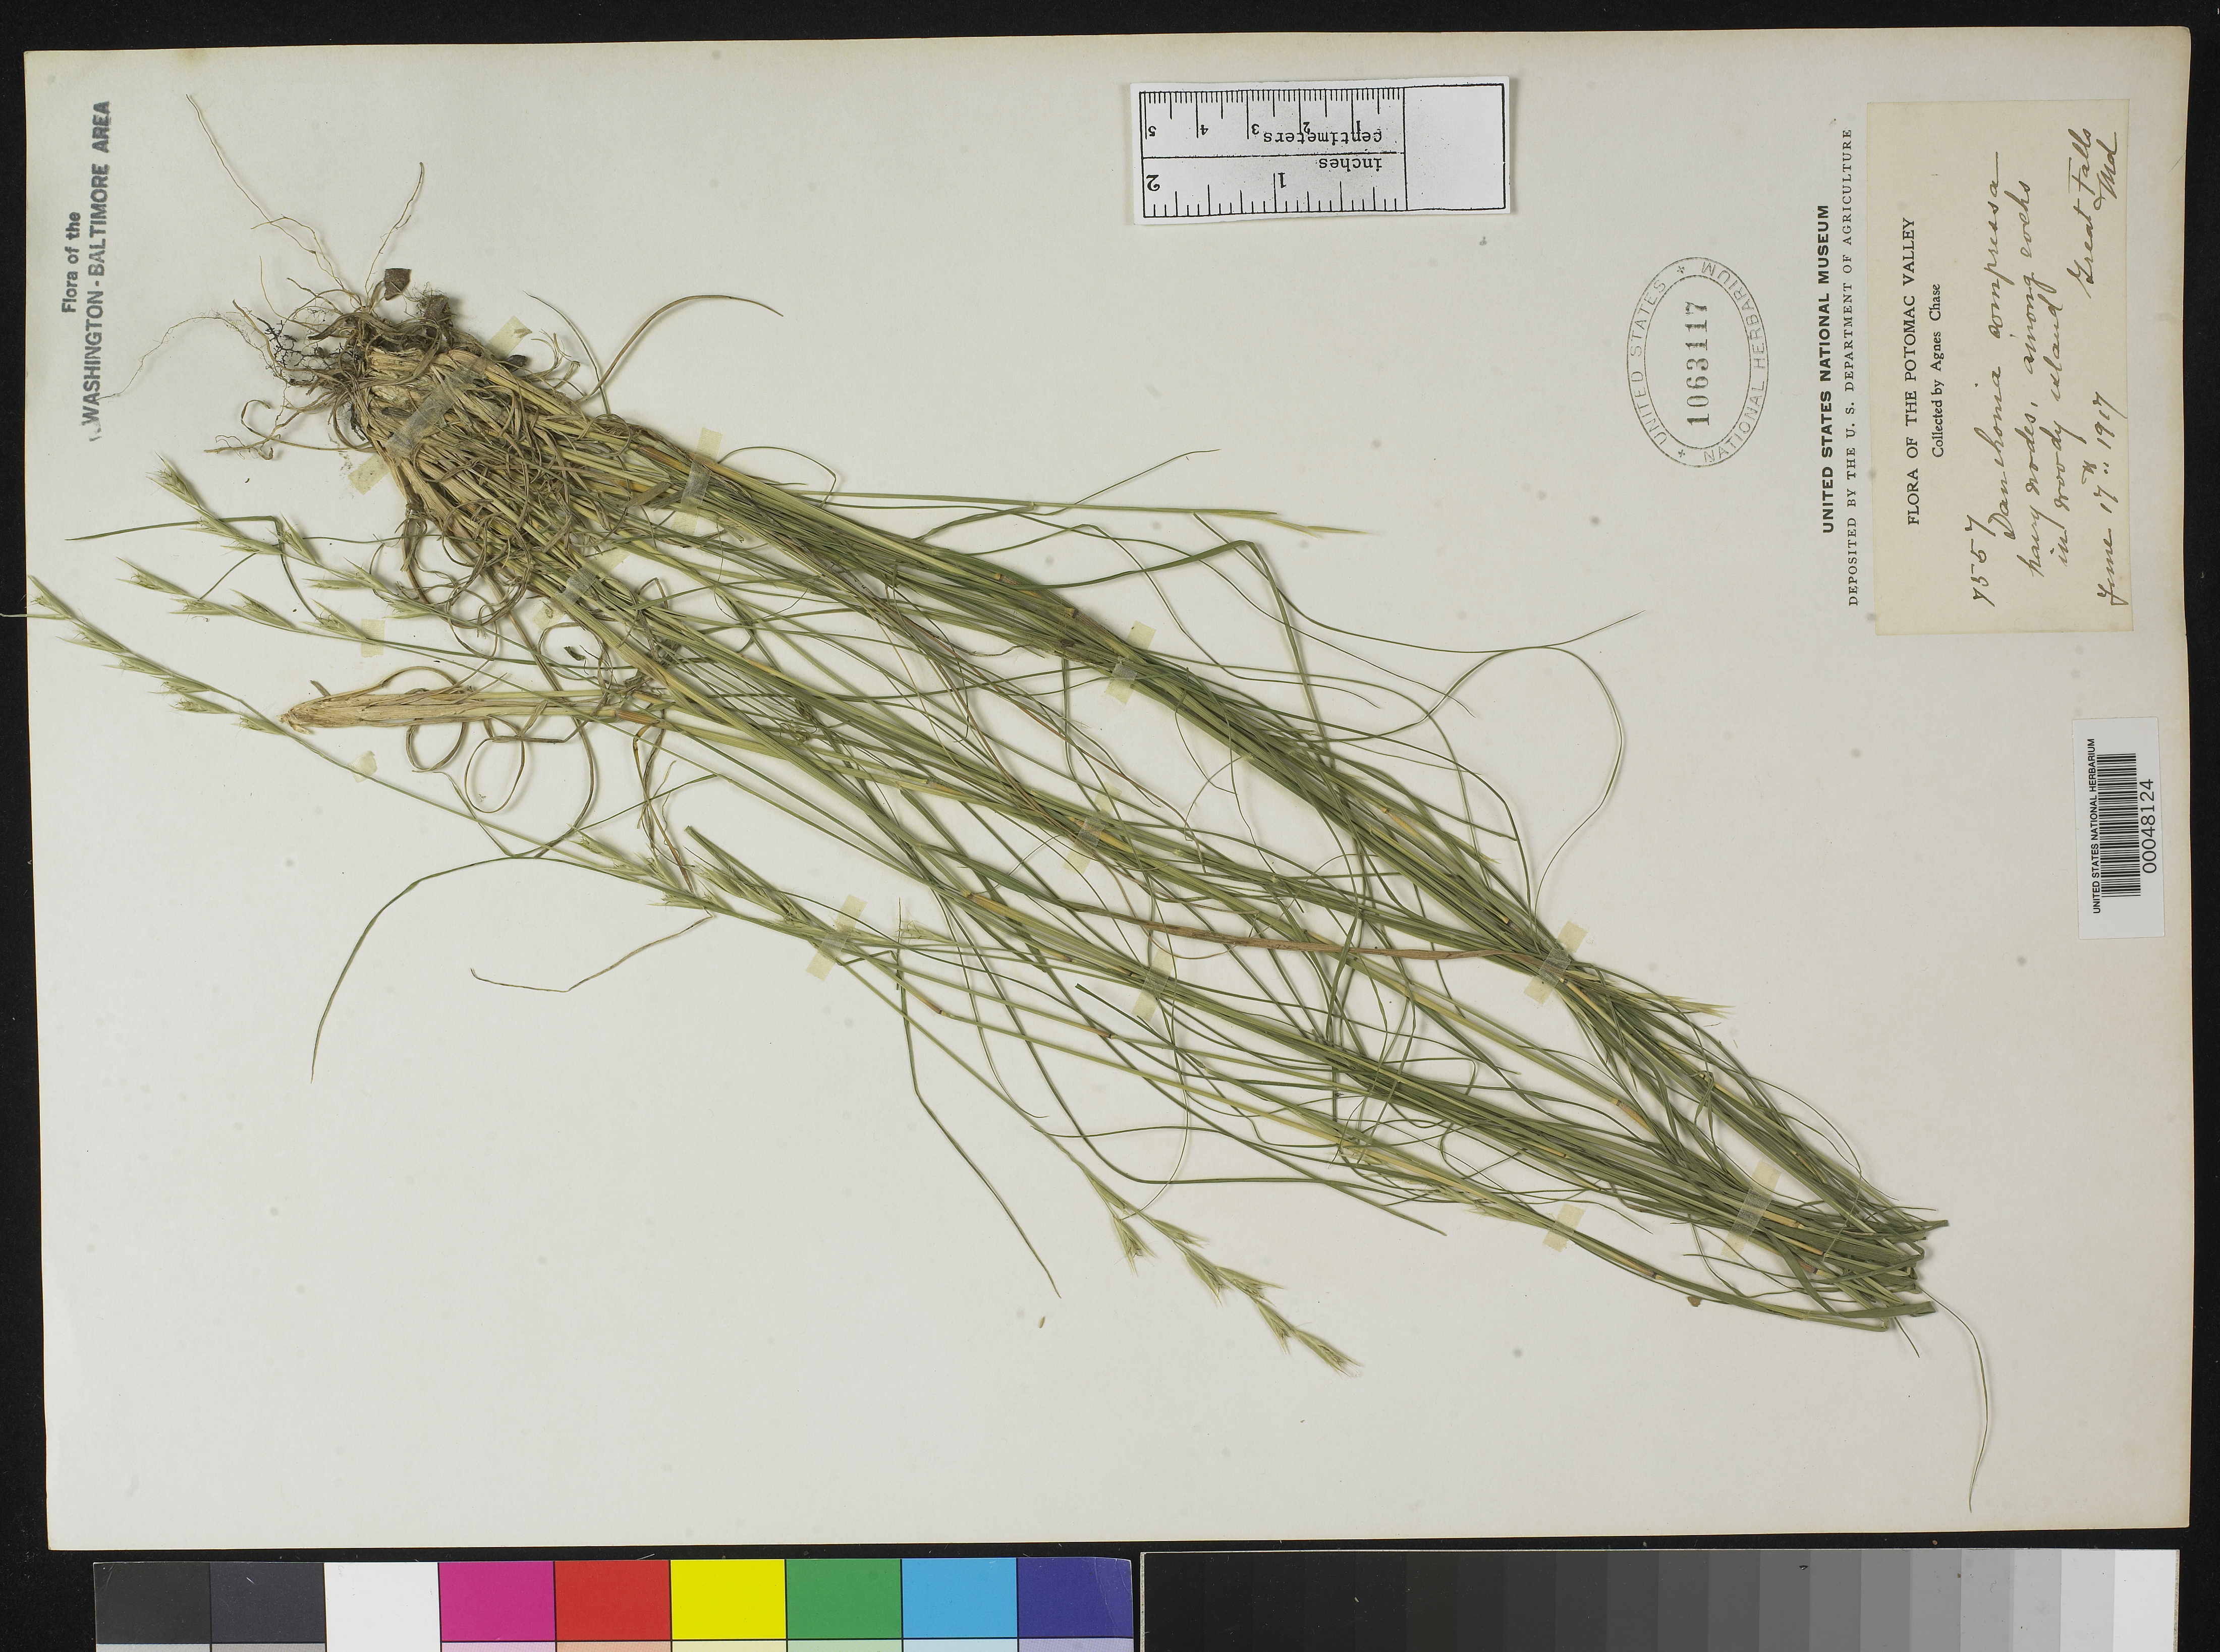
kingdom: Plantae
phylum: Tracheophyta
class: Liliopsida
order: Poales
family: Poaceae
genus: Danthonia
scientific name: Danthonia spicata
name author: (L.) P. Beauv. ex Roem. & Schult.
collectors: A. Chase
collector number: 7557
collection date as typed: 17 Jun 1917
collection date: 1917-06-17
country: United States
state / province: Maryland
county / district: Montgomery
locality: Great Falls C. & O. Canal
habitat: Among rocks in woody island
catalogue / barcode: US 1063117